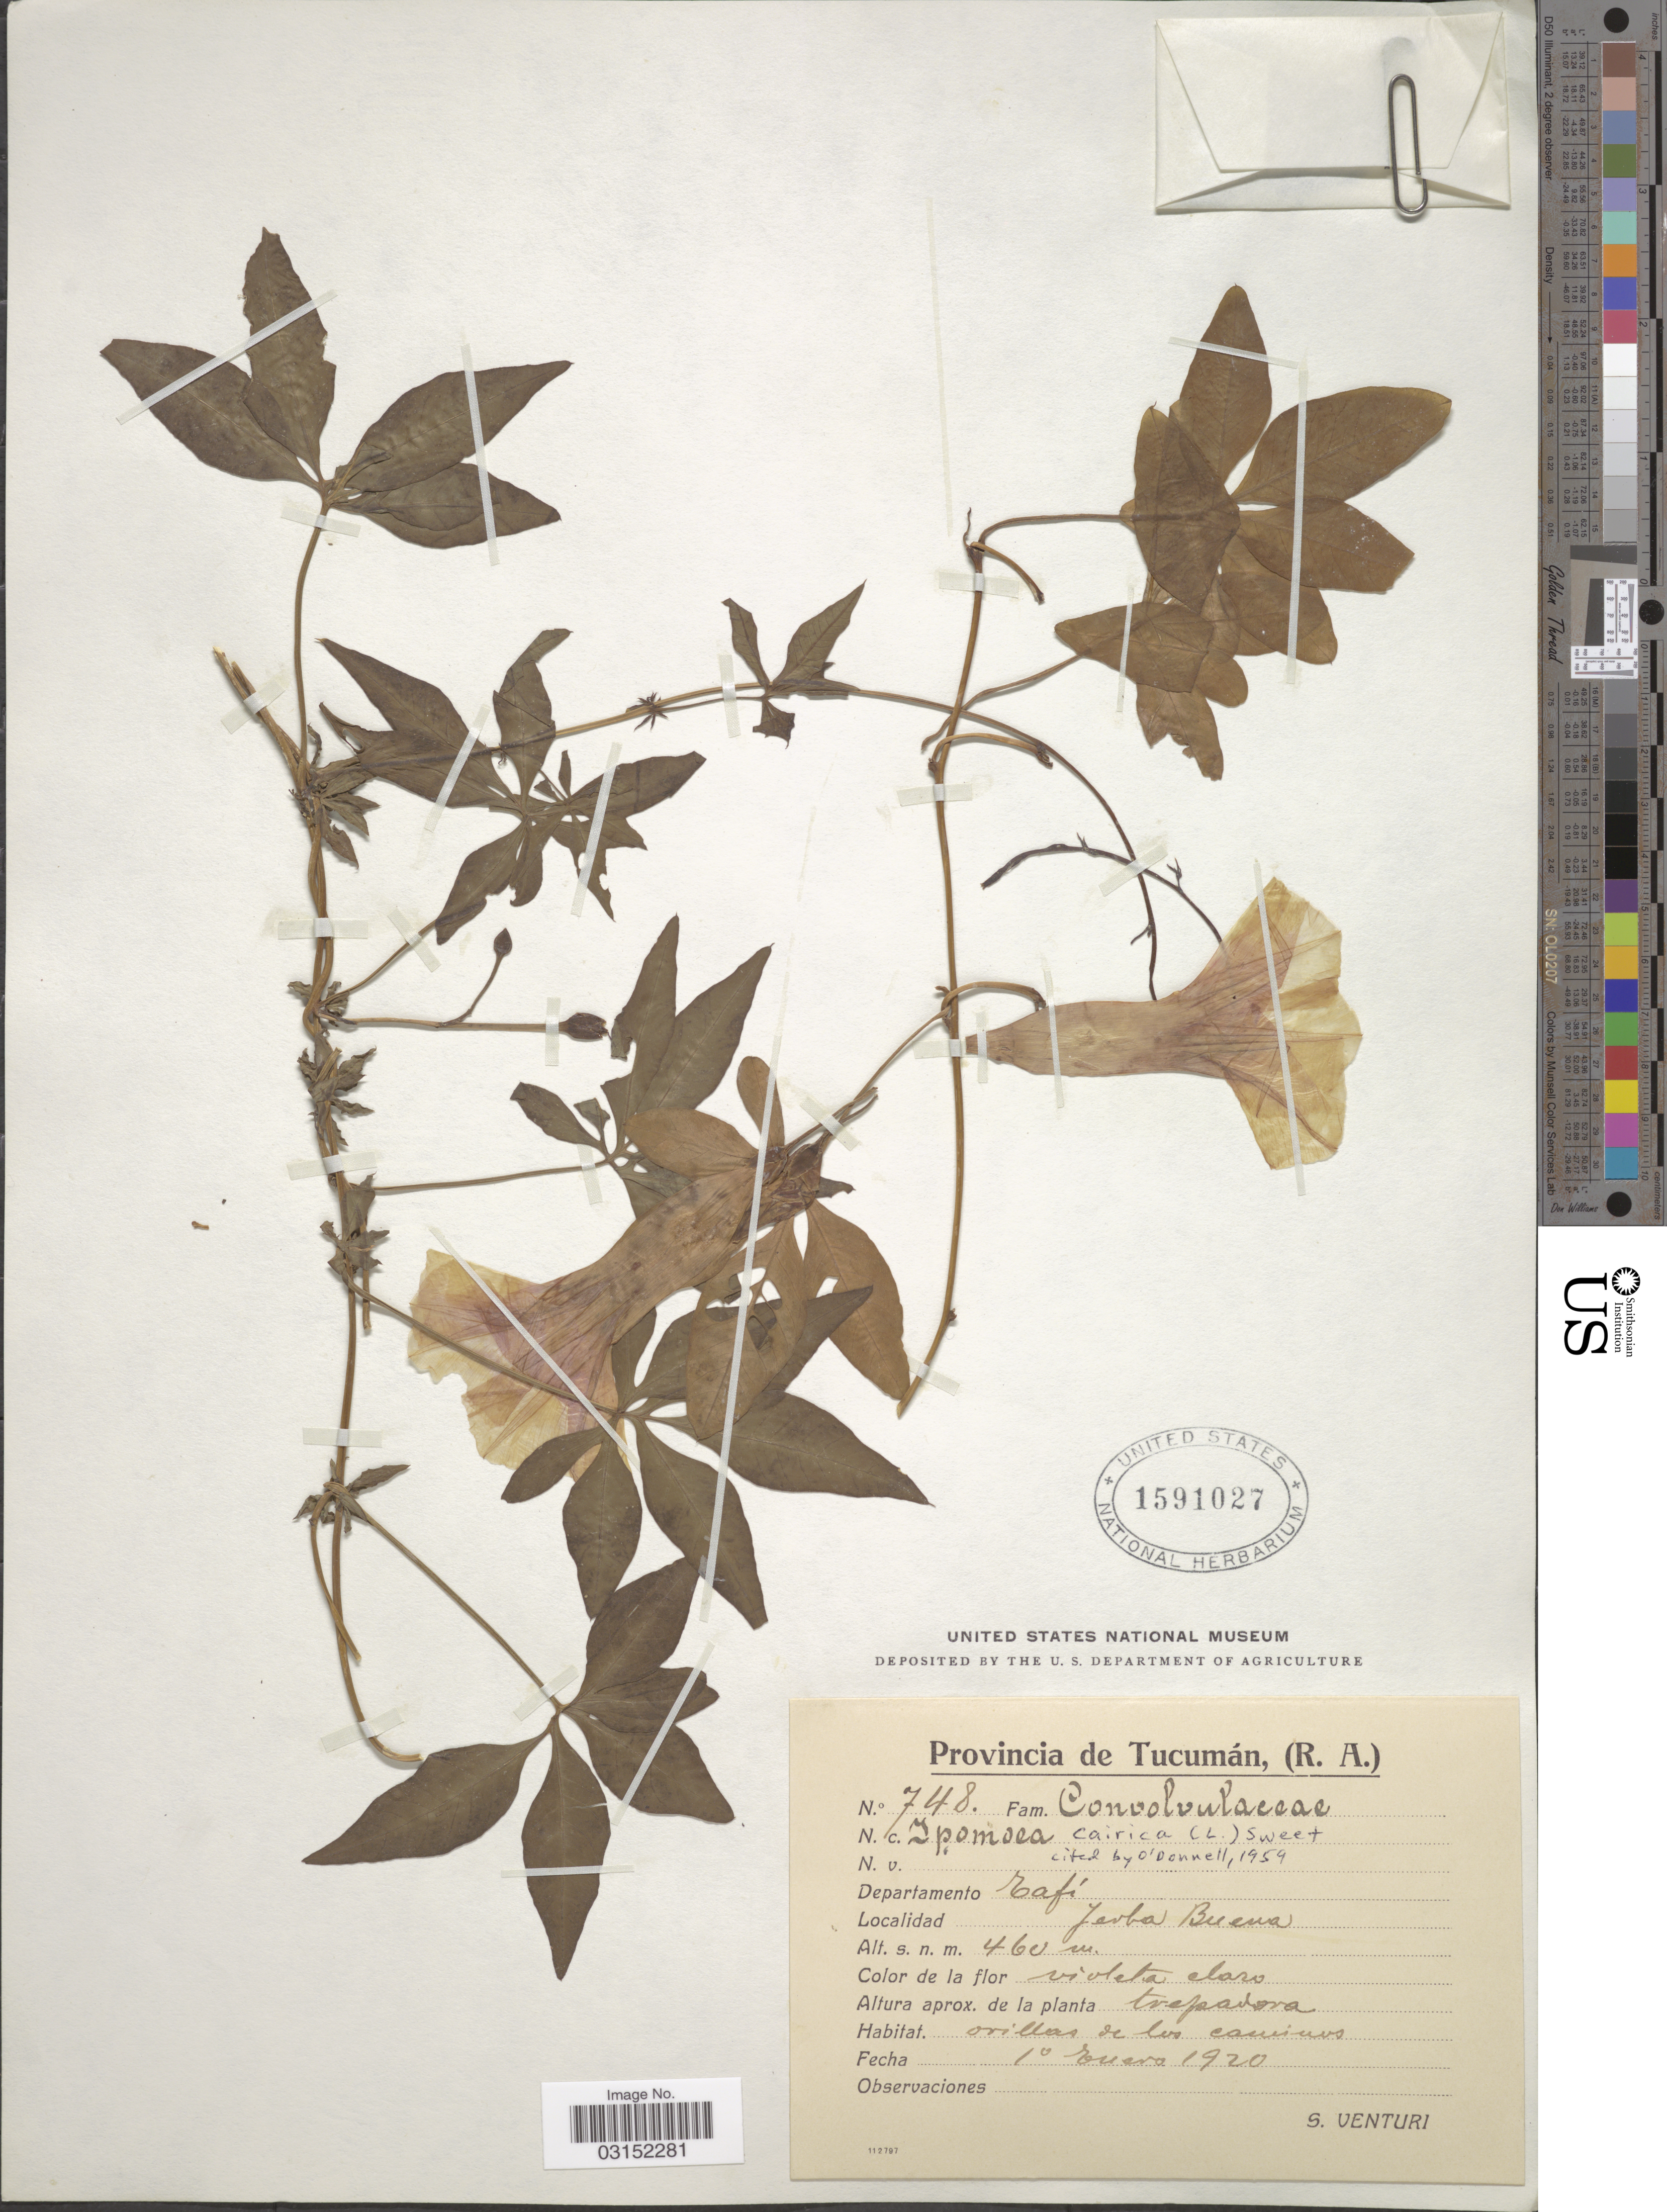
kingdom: Plantae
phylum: Tracheophyta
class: Magnoliopsida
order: Solanales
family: Convolvulaceae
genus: Ipomoea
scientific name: Ipomoea cairica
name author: (L.) Sweet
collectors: S. Venturi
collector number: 748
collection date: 1920-01-01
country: Argentina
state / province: Tucuman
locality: Provincia de Tucumán, (R.A.) Departamento Tafí, Yerba Buena.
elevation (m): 460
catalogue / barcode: US 1591027